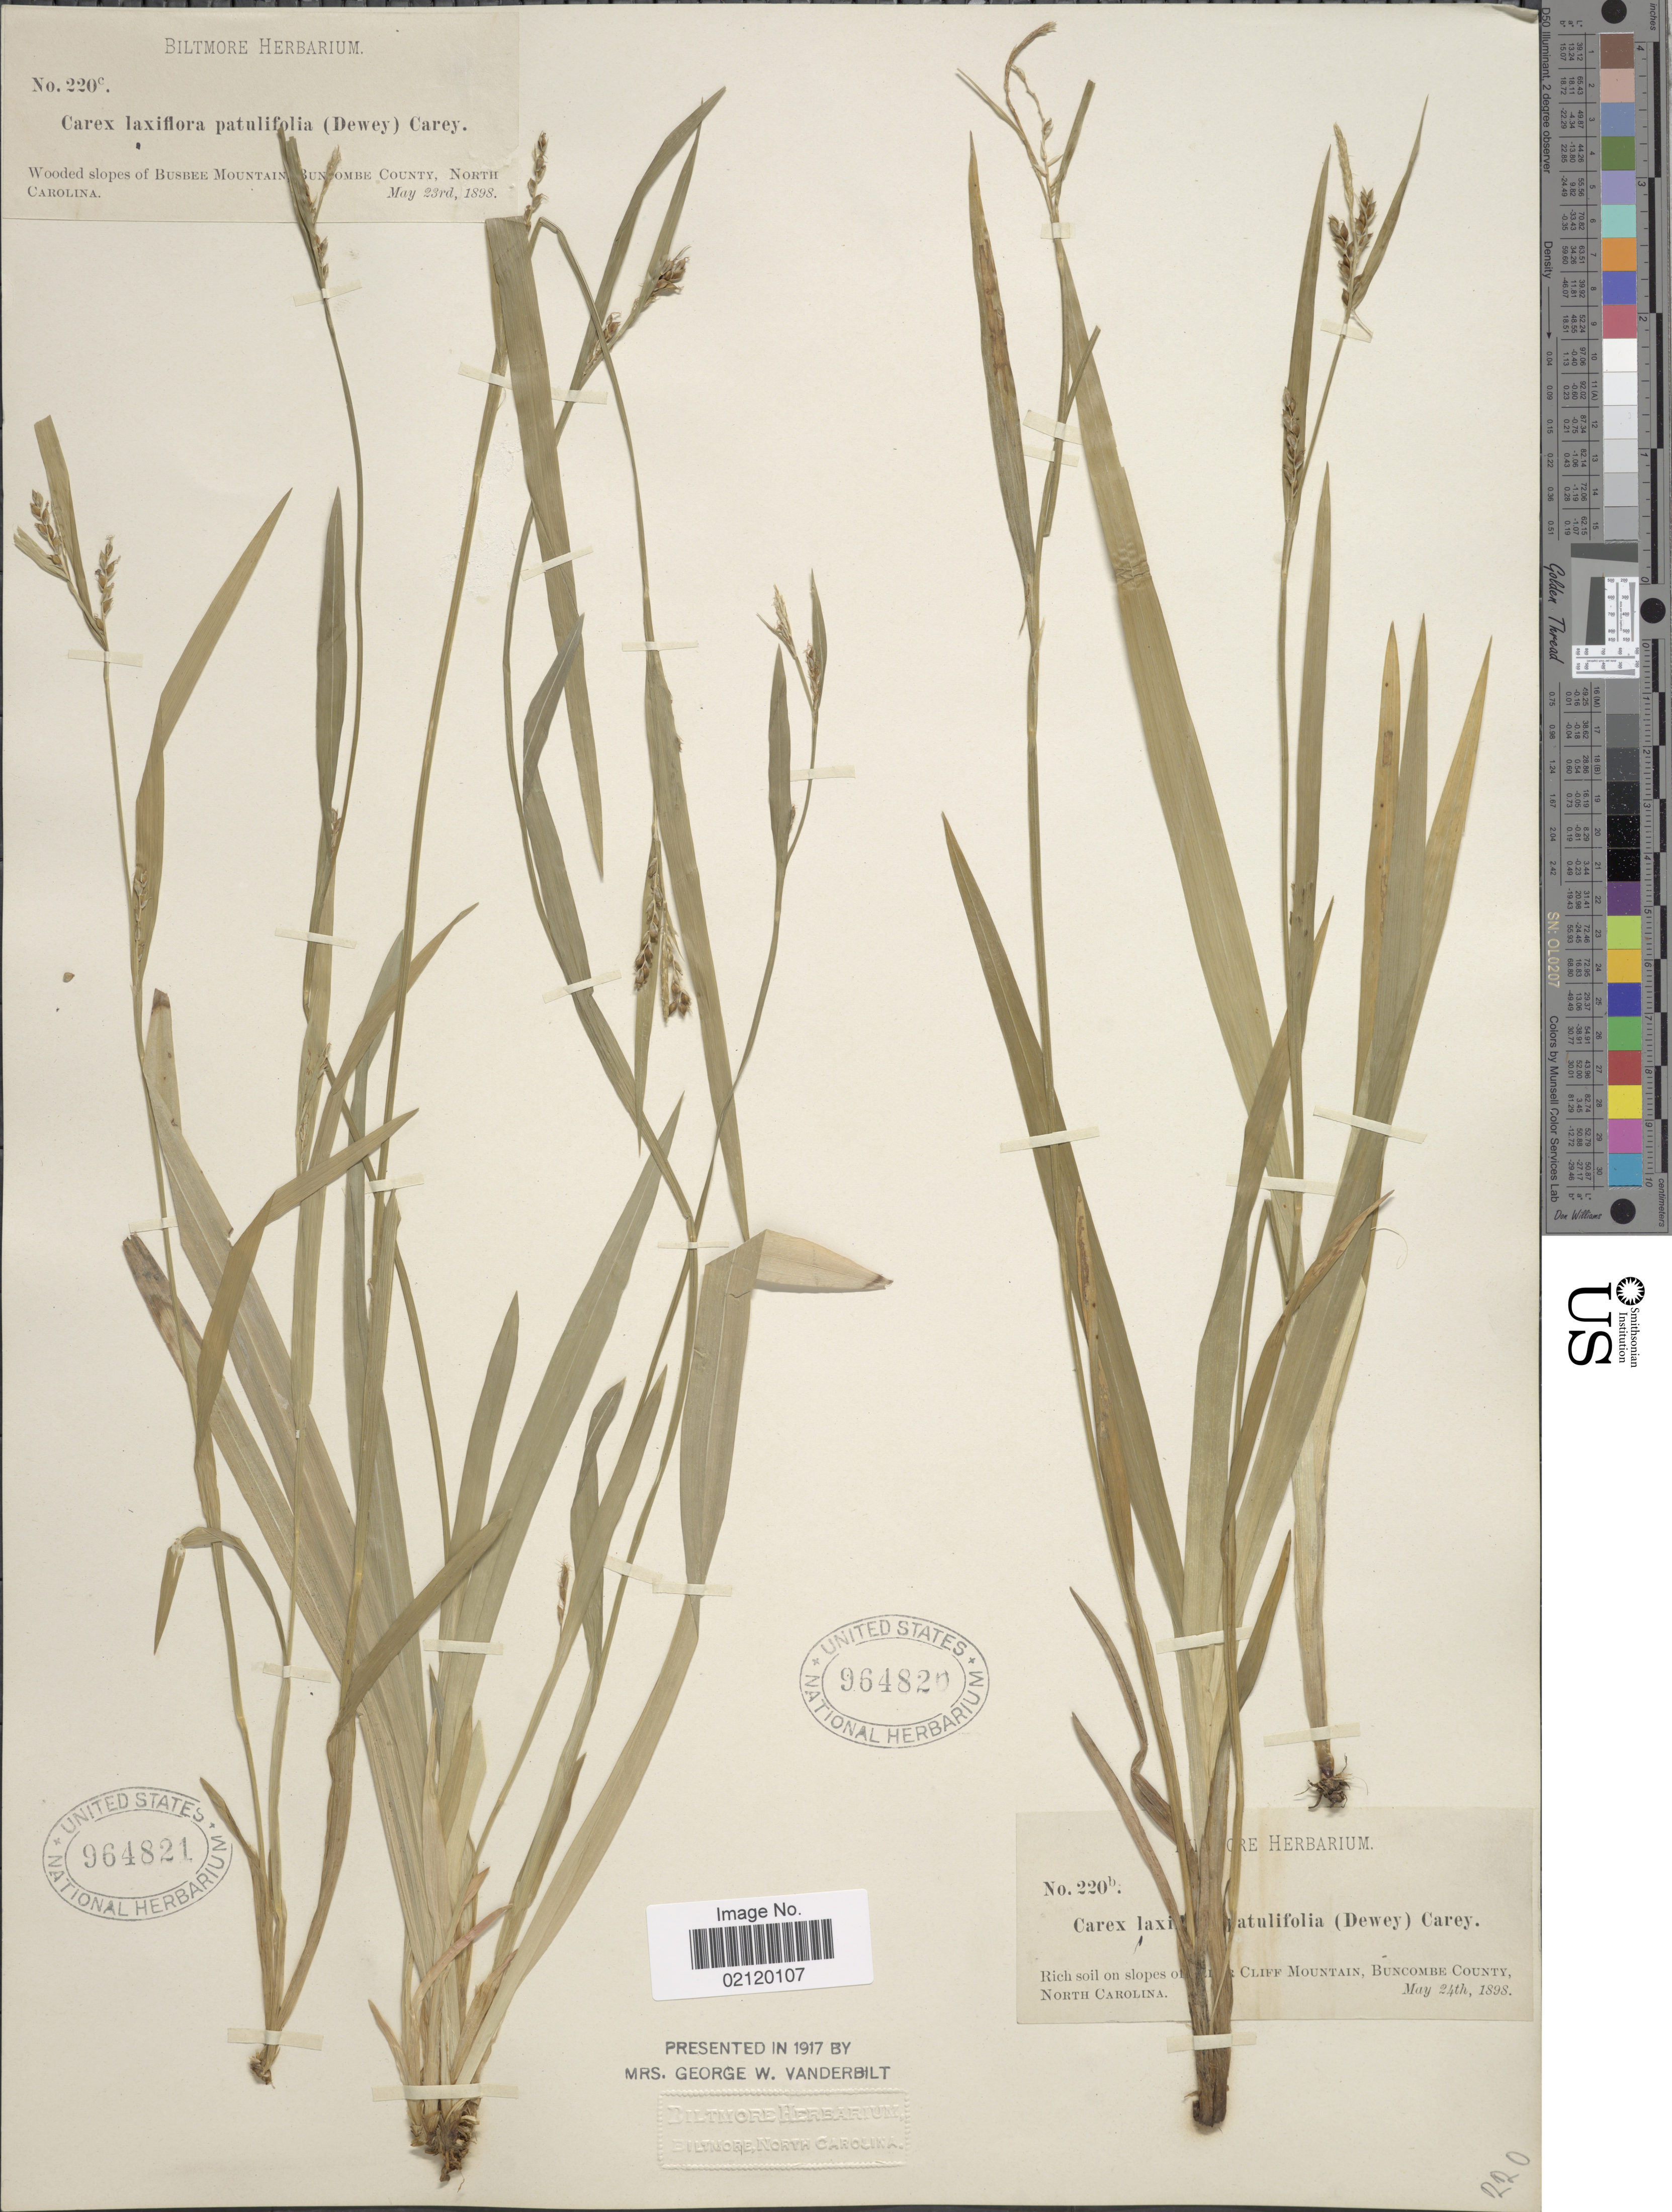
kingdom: Plantae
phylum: Tracheophyta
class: Liliopsida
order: Poales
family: Cyperaceae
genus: Carex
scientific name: Carex laxiflora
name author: Lam.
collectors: ex herb. Biltmore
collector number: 220c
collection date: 1898-05-23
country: United States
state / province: North Carolina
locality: Wooded slopes of Busbee Mountain, Buncombe County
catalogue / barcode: US 964821